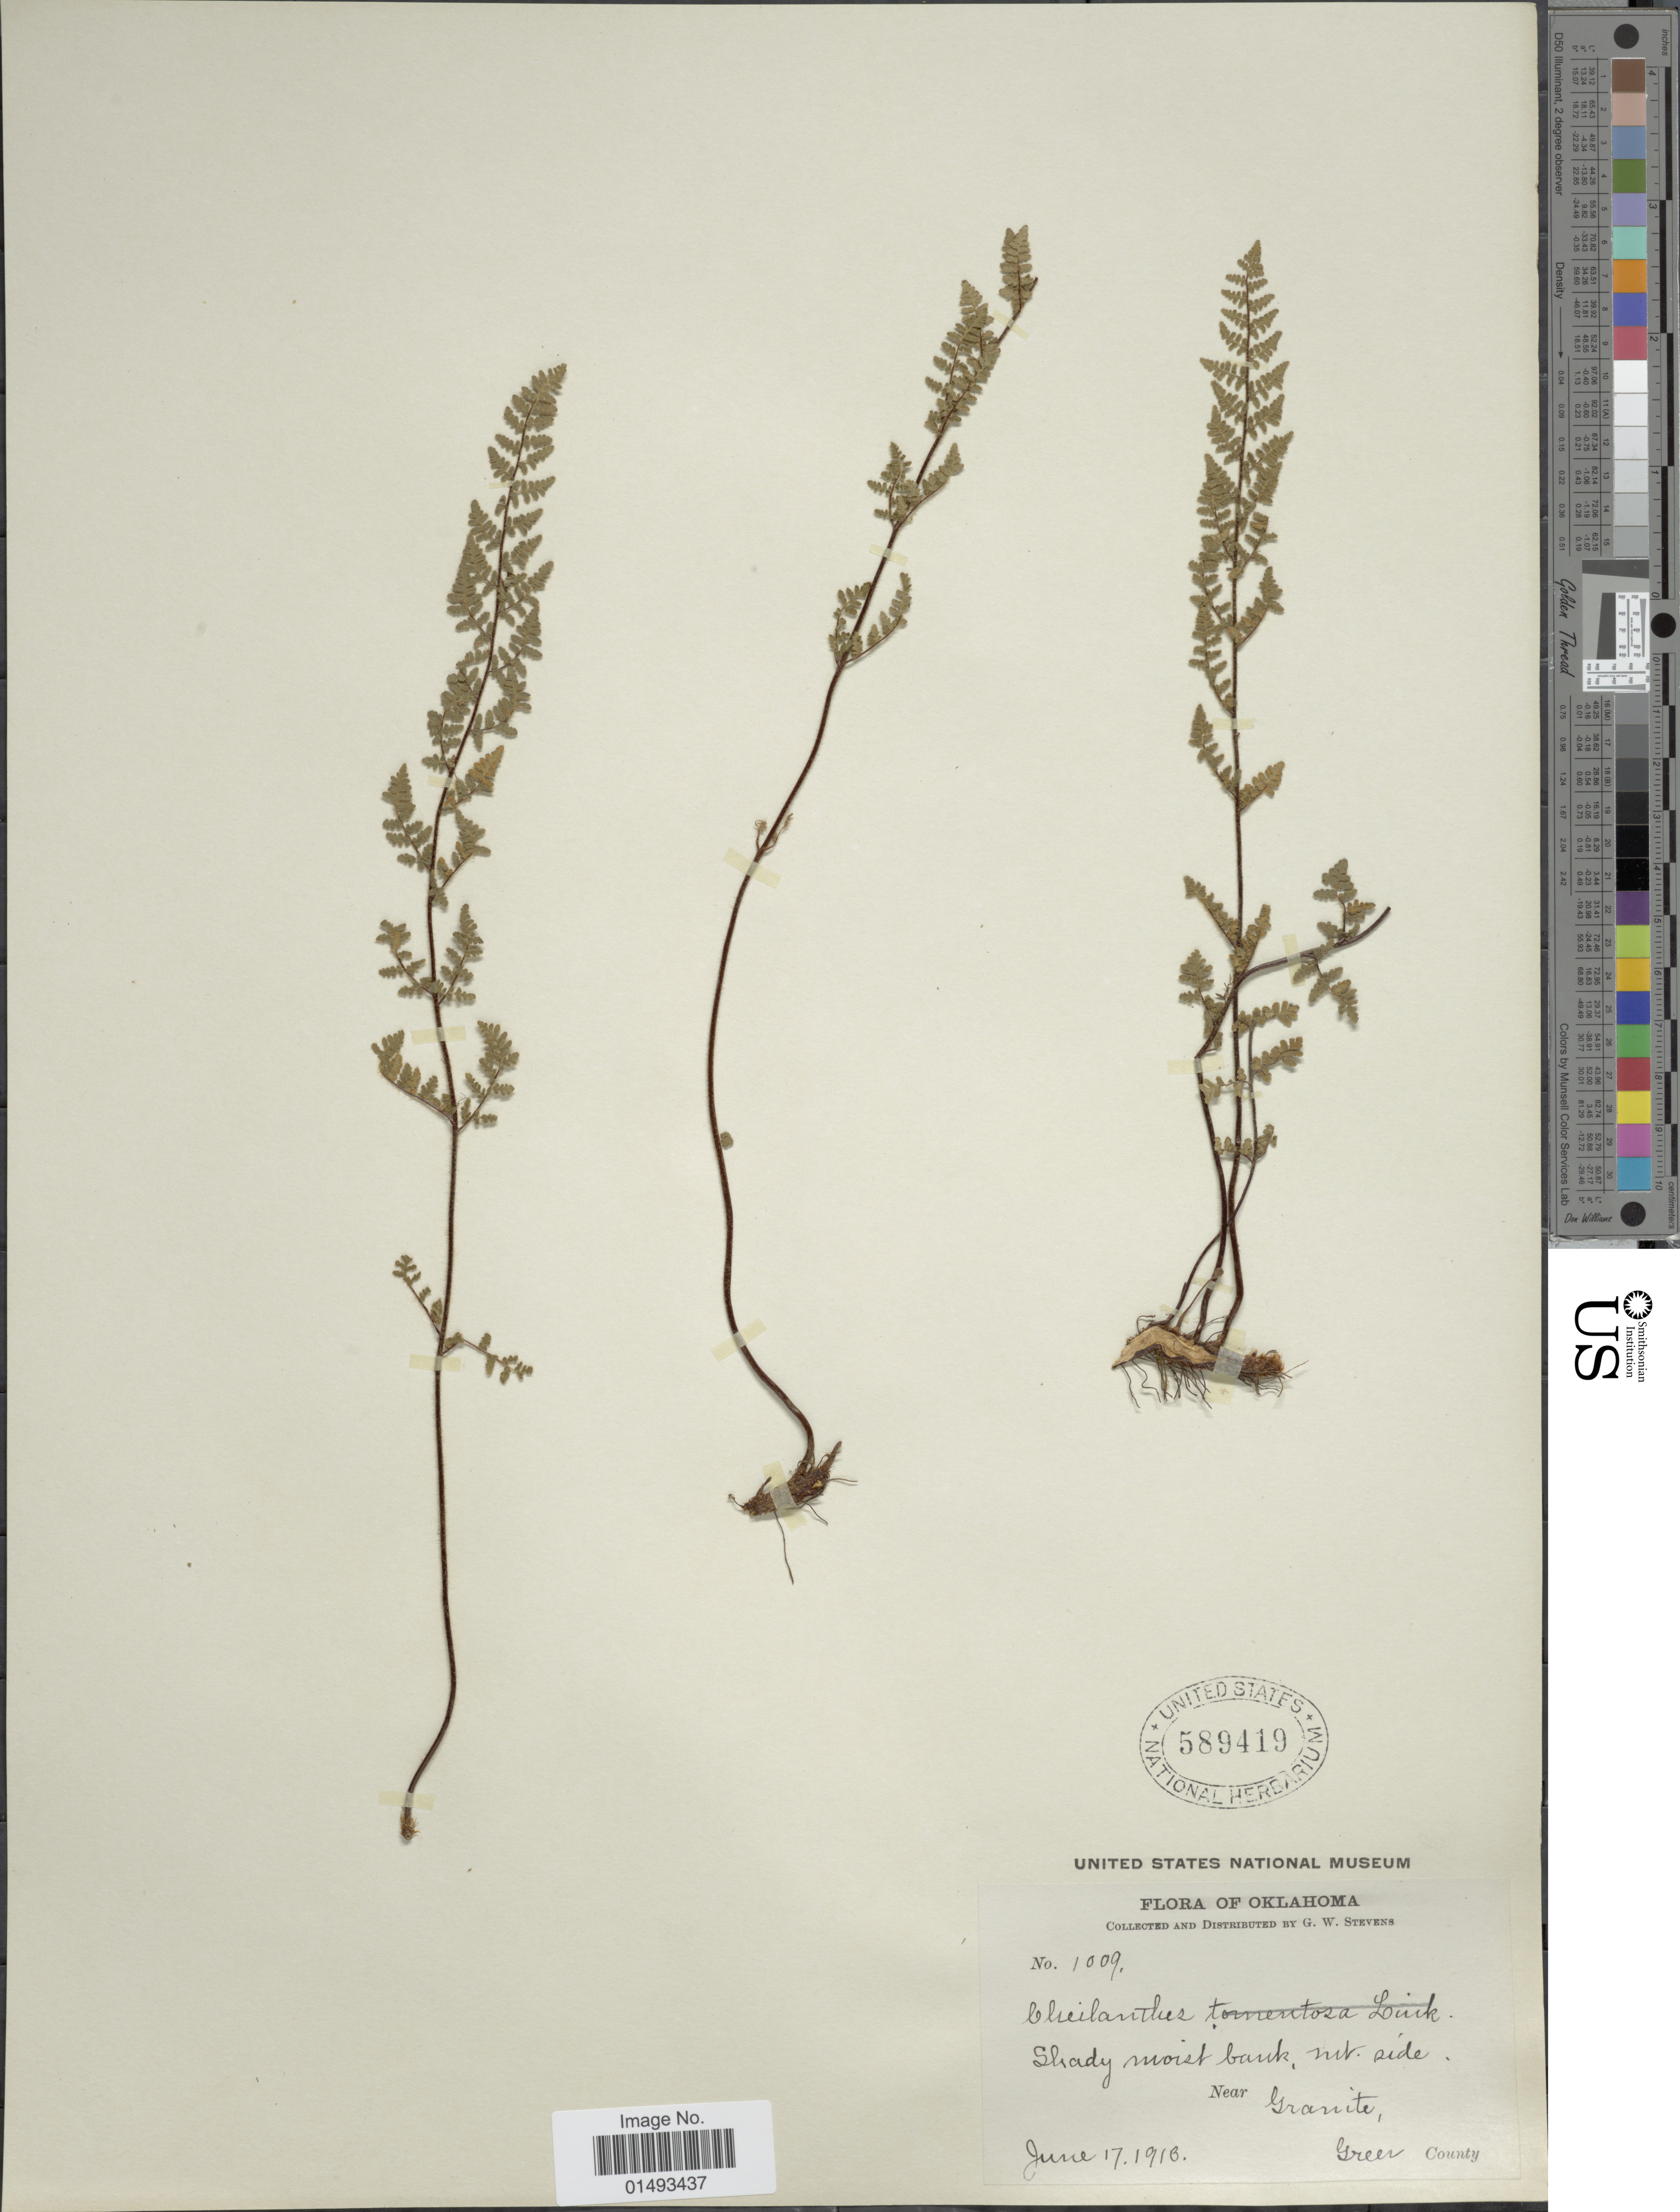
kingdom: Plantae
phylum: Tracheophyta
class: Polypodiopsida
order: Polypodiales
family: Pteridaceae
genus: Myriopteris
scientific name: Myriopteris lanosa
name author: (Michx.) Grusz & Windham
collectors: -. Green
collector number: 1009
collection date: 1913-06-17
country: United States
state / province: Oklahoma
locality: Oklahoma, Shady moist bank, Mt. side near Granite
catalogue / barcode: US 589419